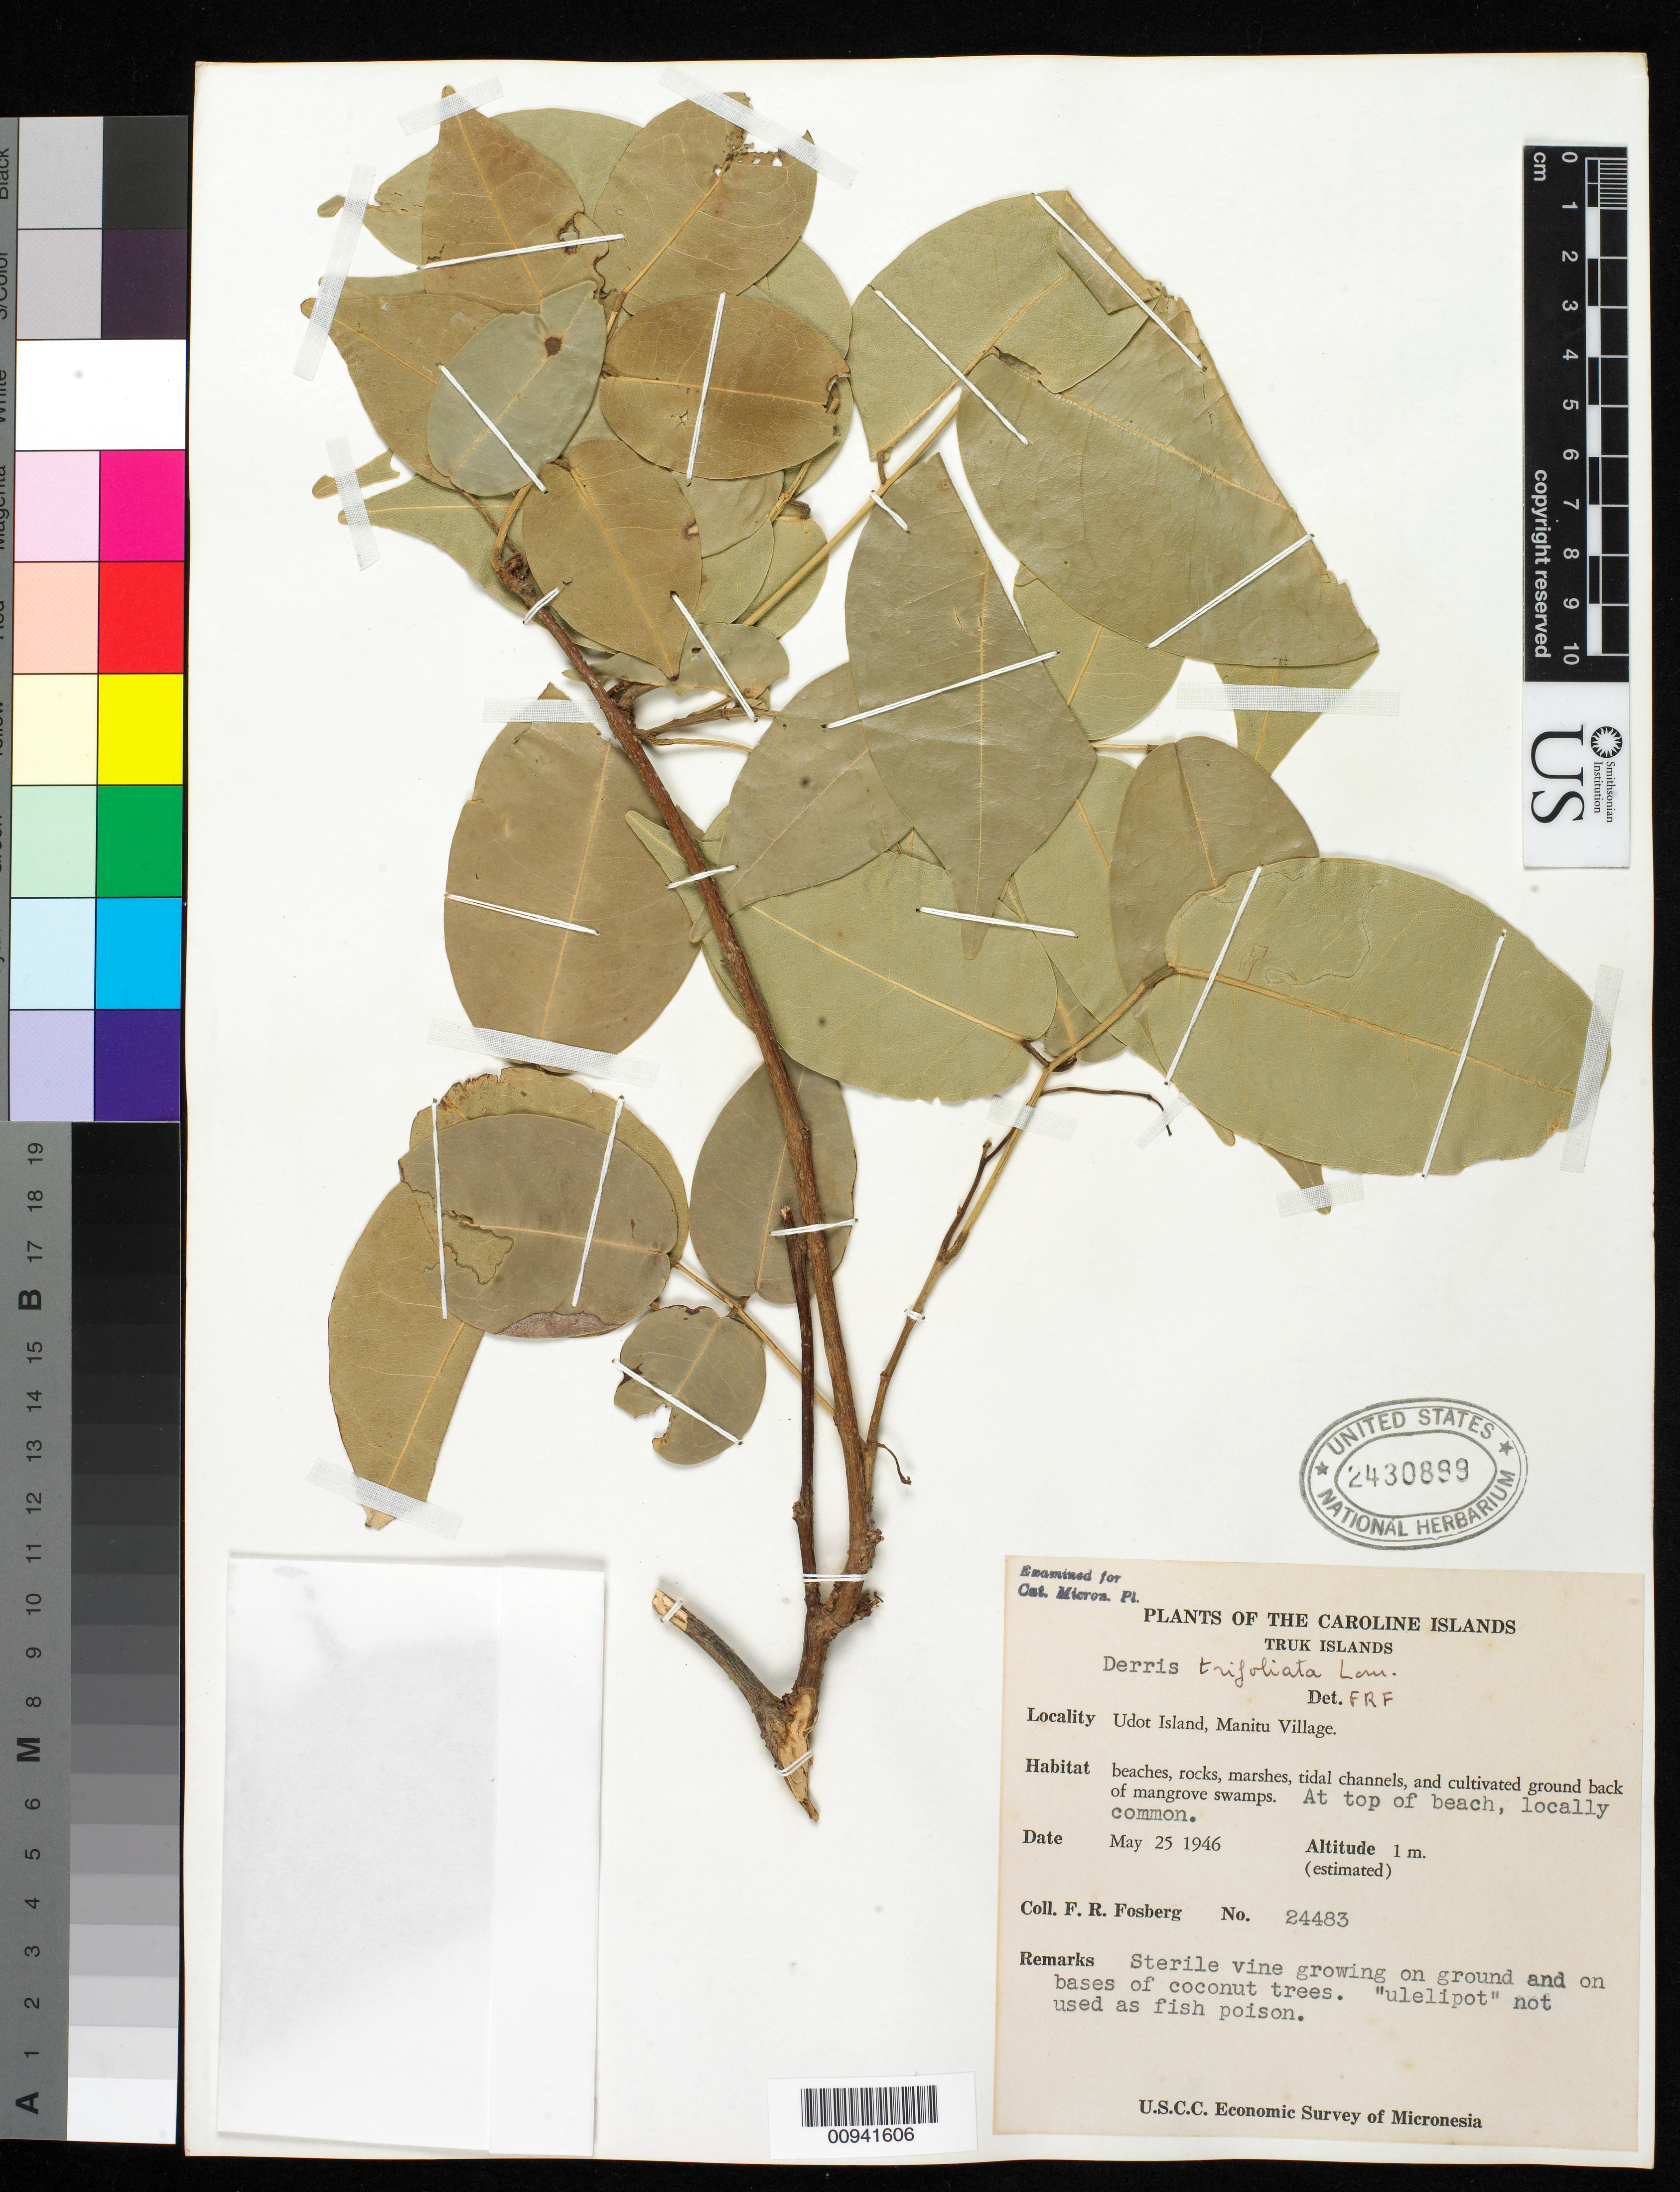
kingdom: Plantae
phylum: Tracheophyta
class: Magnoliopsida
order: Fabales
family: Fabaceae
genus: Derris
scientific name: Derris trifoliata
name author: Lour.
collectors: F. R. Fosberg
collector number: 24483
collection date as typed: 25 May 1946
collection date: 1946-05-25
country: Micronesia, Federated States of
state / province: Truk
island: Udot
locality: Manita Village.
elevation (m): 1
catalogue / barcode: US 2430899